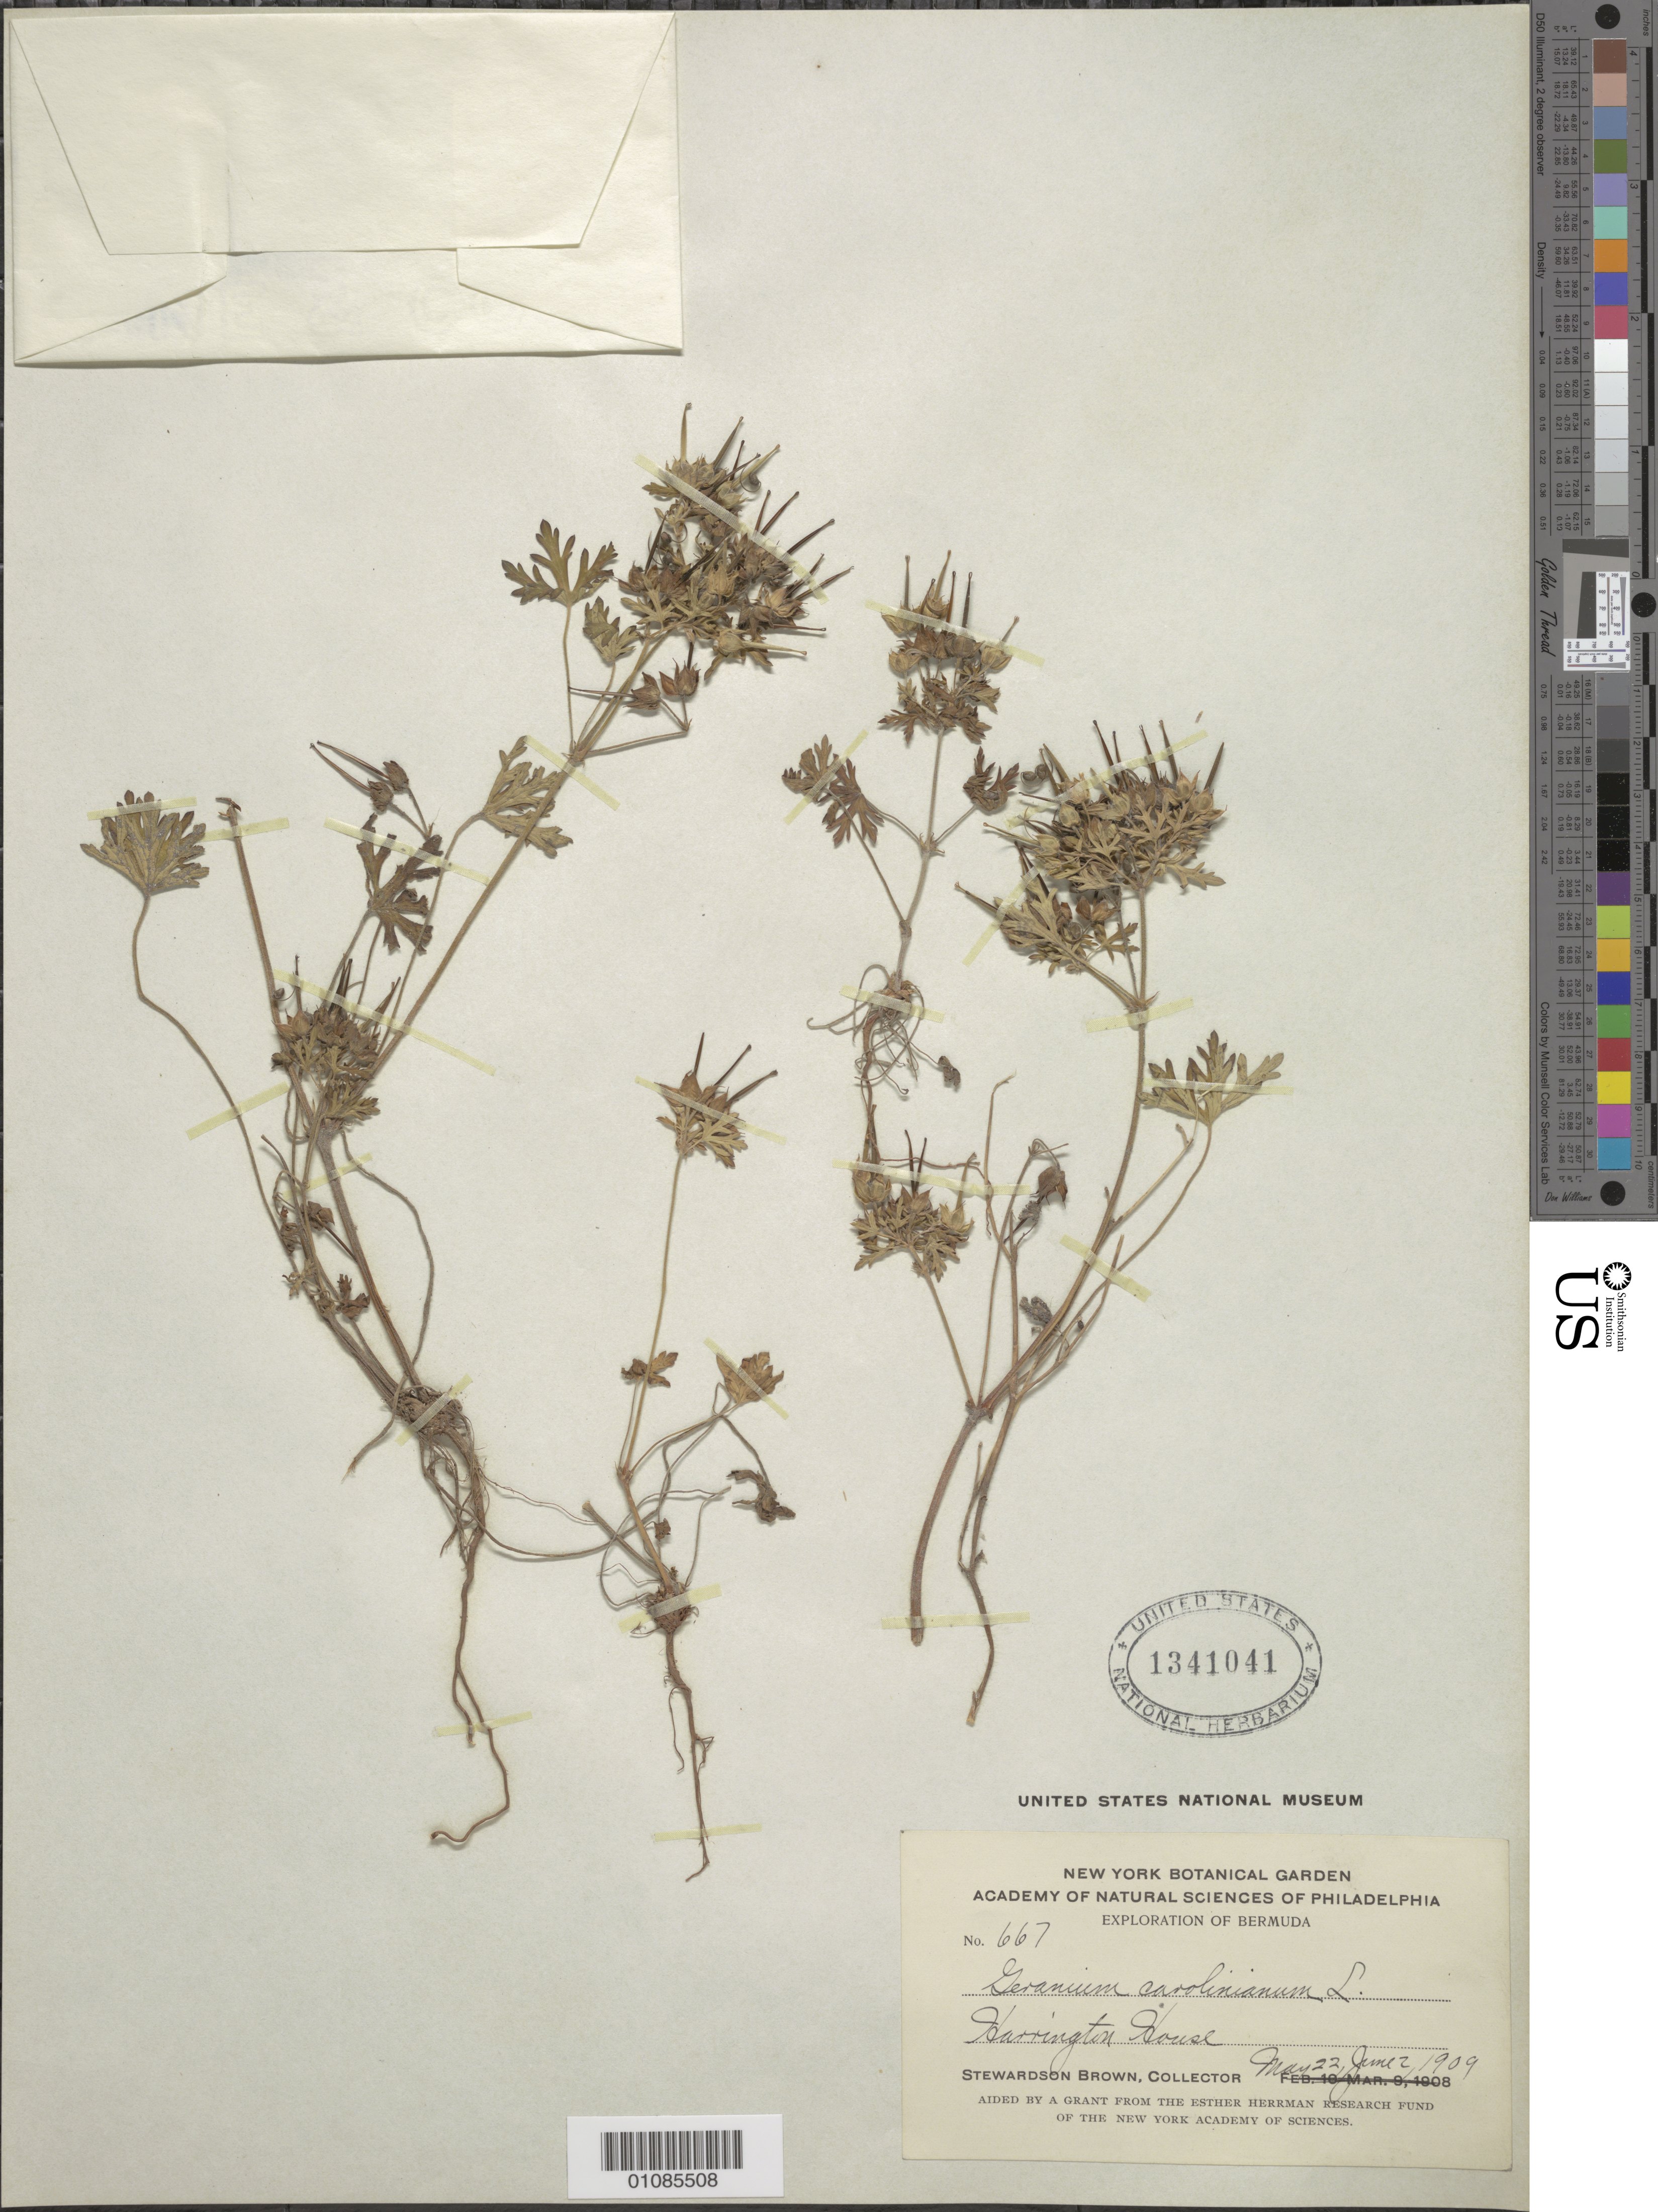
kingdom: Plantae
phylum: Tracheophyta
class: Magnoliopsida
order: Geraniales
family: Geraniaceae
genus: Geranium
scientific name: Geranium carolinianum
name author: L.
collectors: S. Brown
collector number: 667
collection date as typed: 22 Mar 1909 to 02 Jun 1909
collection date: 1909-03-22/1909-06-02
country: Bermuda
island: Bermuda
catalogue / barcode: US 1341041